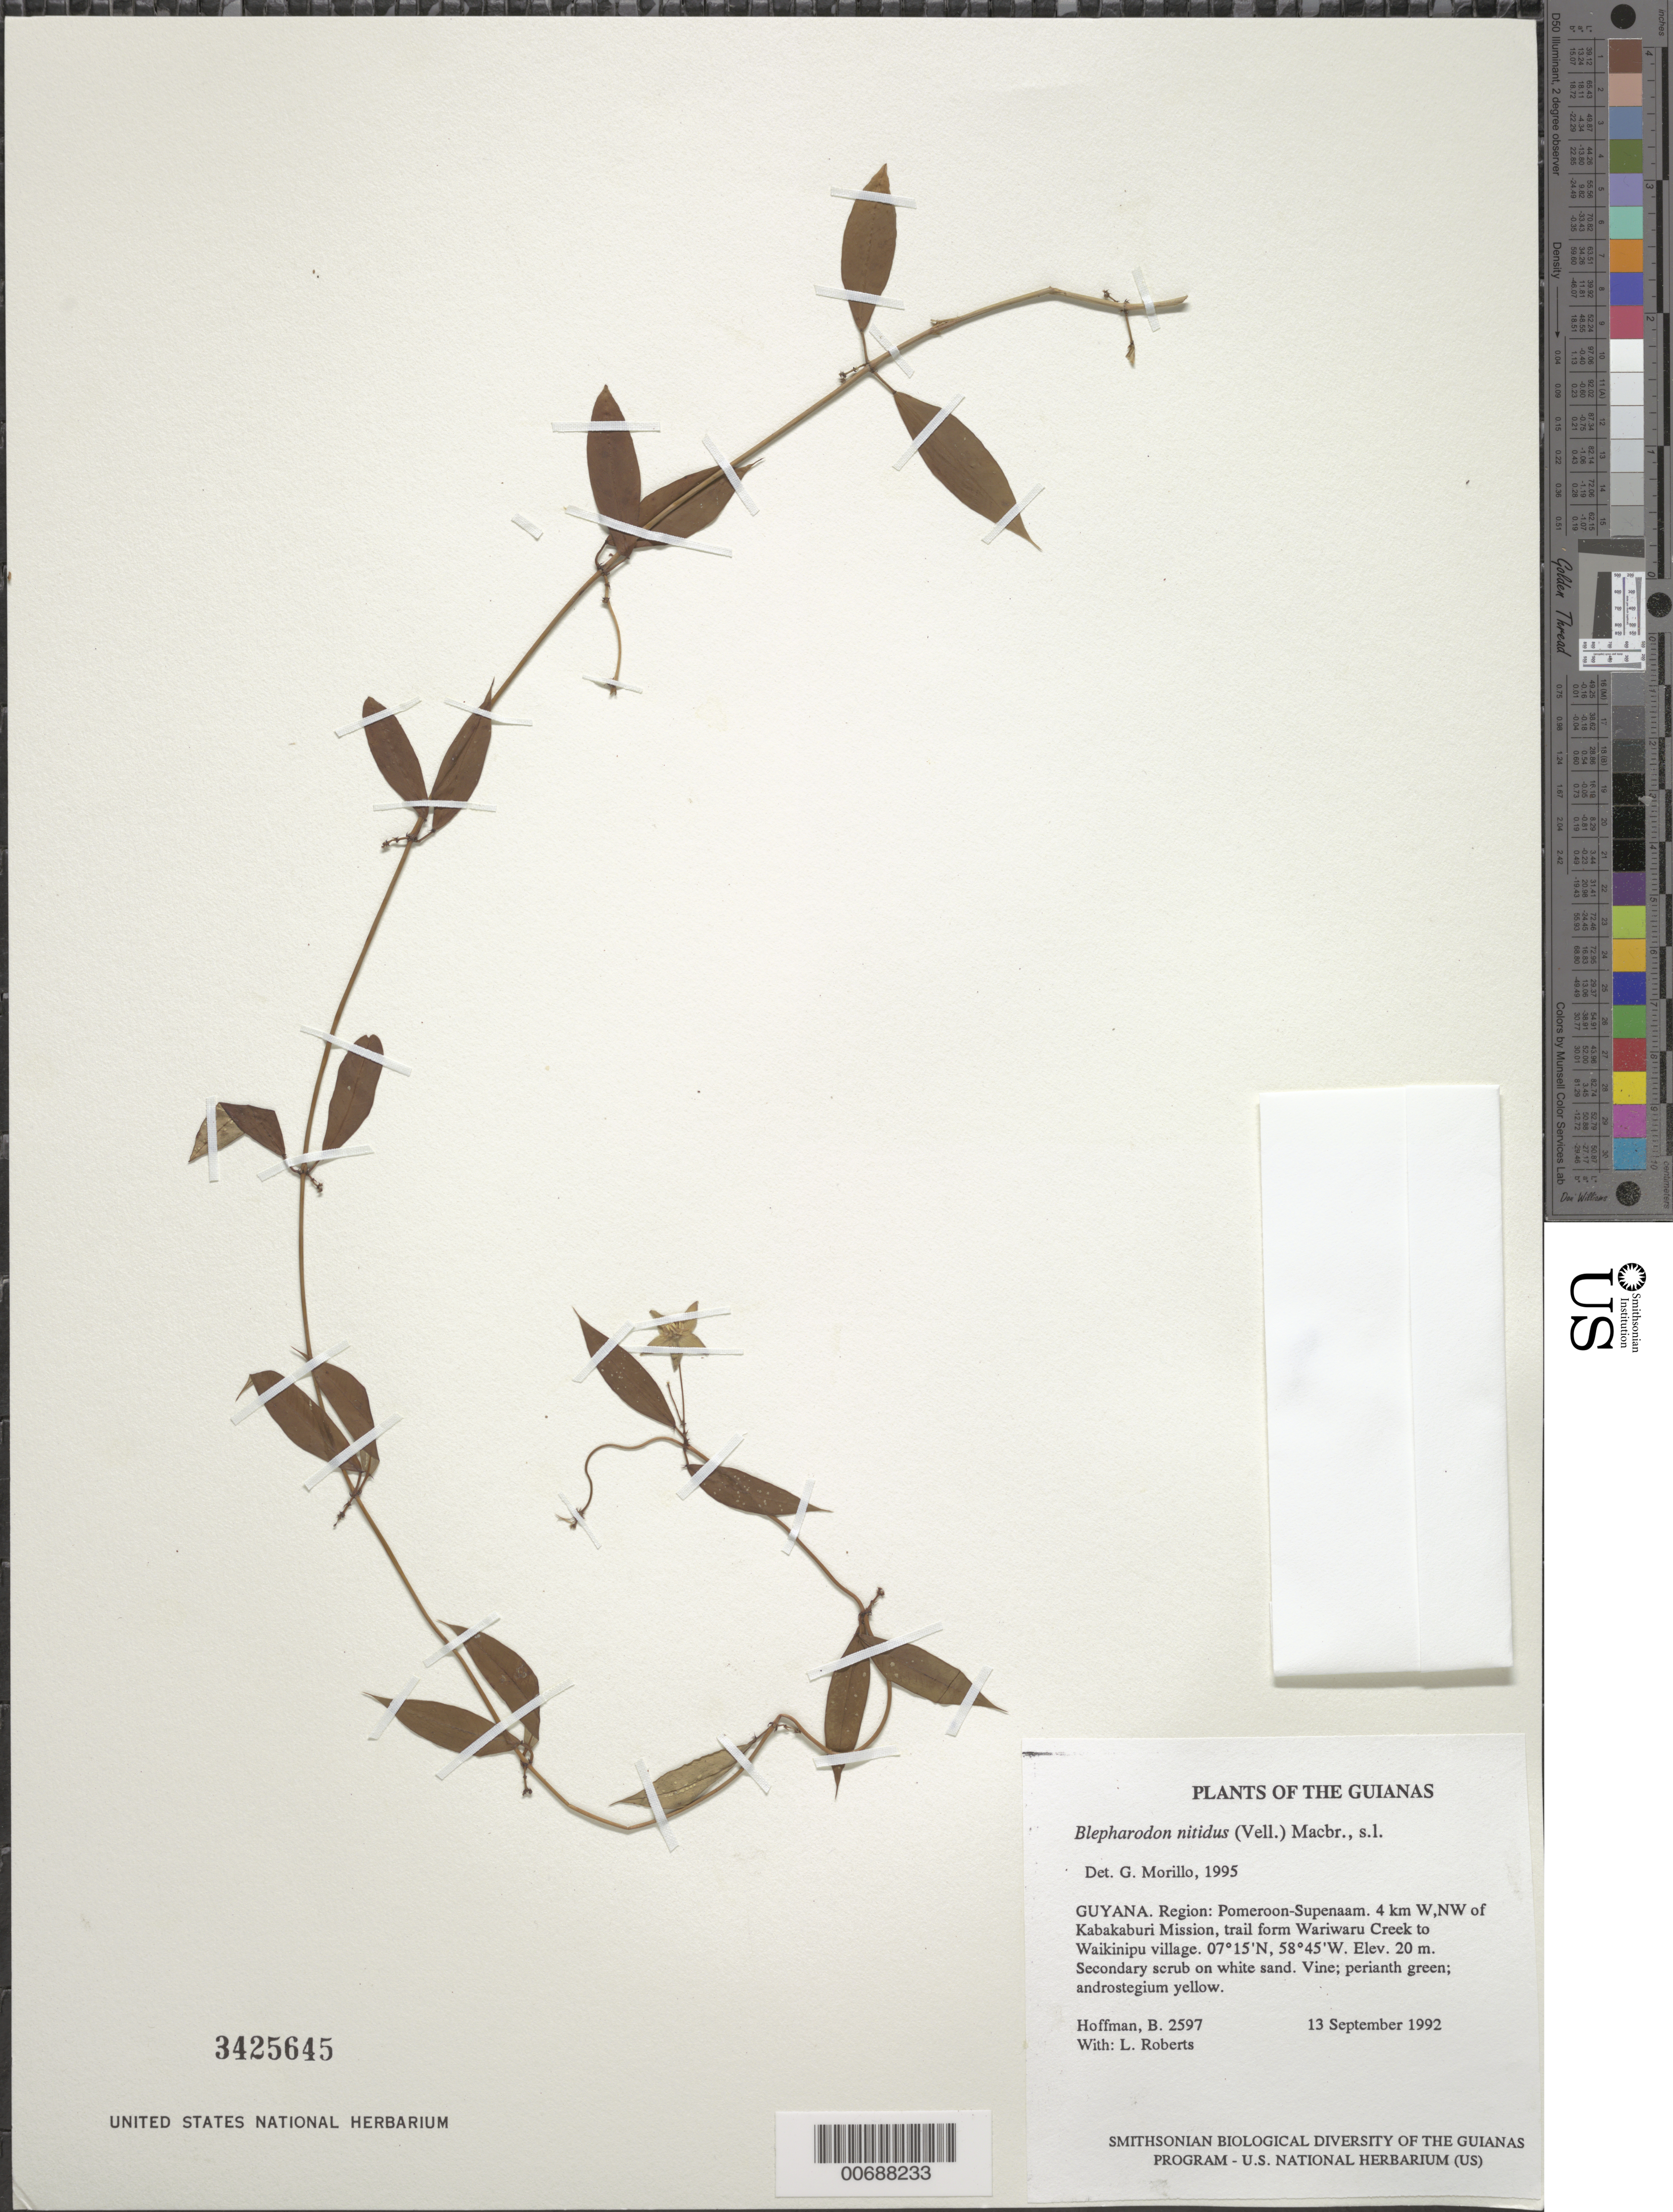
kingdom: Plantae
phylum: Tracheophyta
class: Magnoliopsida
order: Gentianales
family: Apocynaceae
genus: Blepharodon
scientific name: Blepharodon nitidus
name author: (Vell.) J.F. Macbr.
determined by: Morillo, G. N.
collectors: B. Hoffman & L. Roberts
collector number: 2597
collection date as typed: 13 September 1992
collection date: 1992-09-13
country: Guyana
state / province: Pomeroon-Supenaam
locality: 4 km WNW of Kabakaburi Mission, trail from Wariwaru Creek to Waikinipu village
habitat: Secondary scrub on white sand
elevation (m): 20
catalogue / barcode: US 3425645